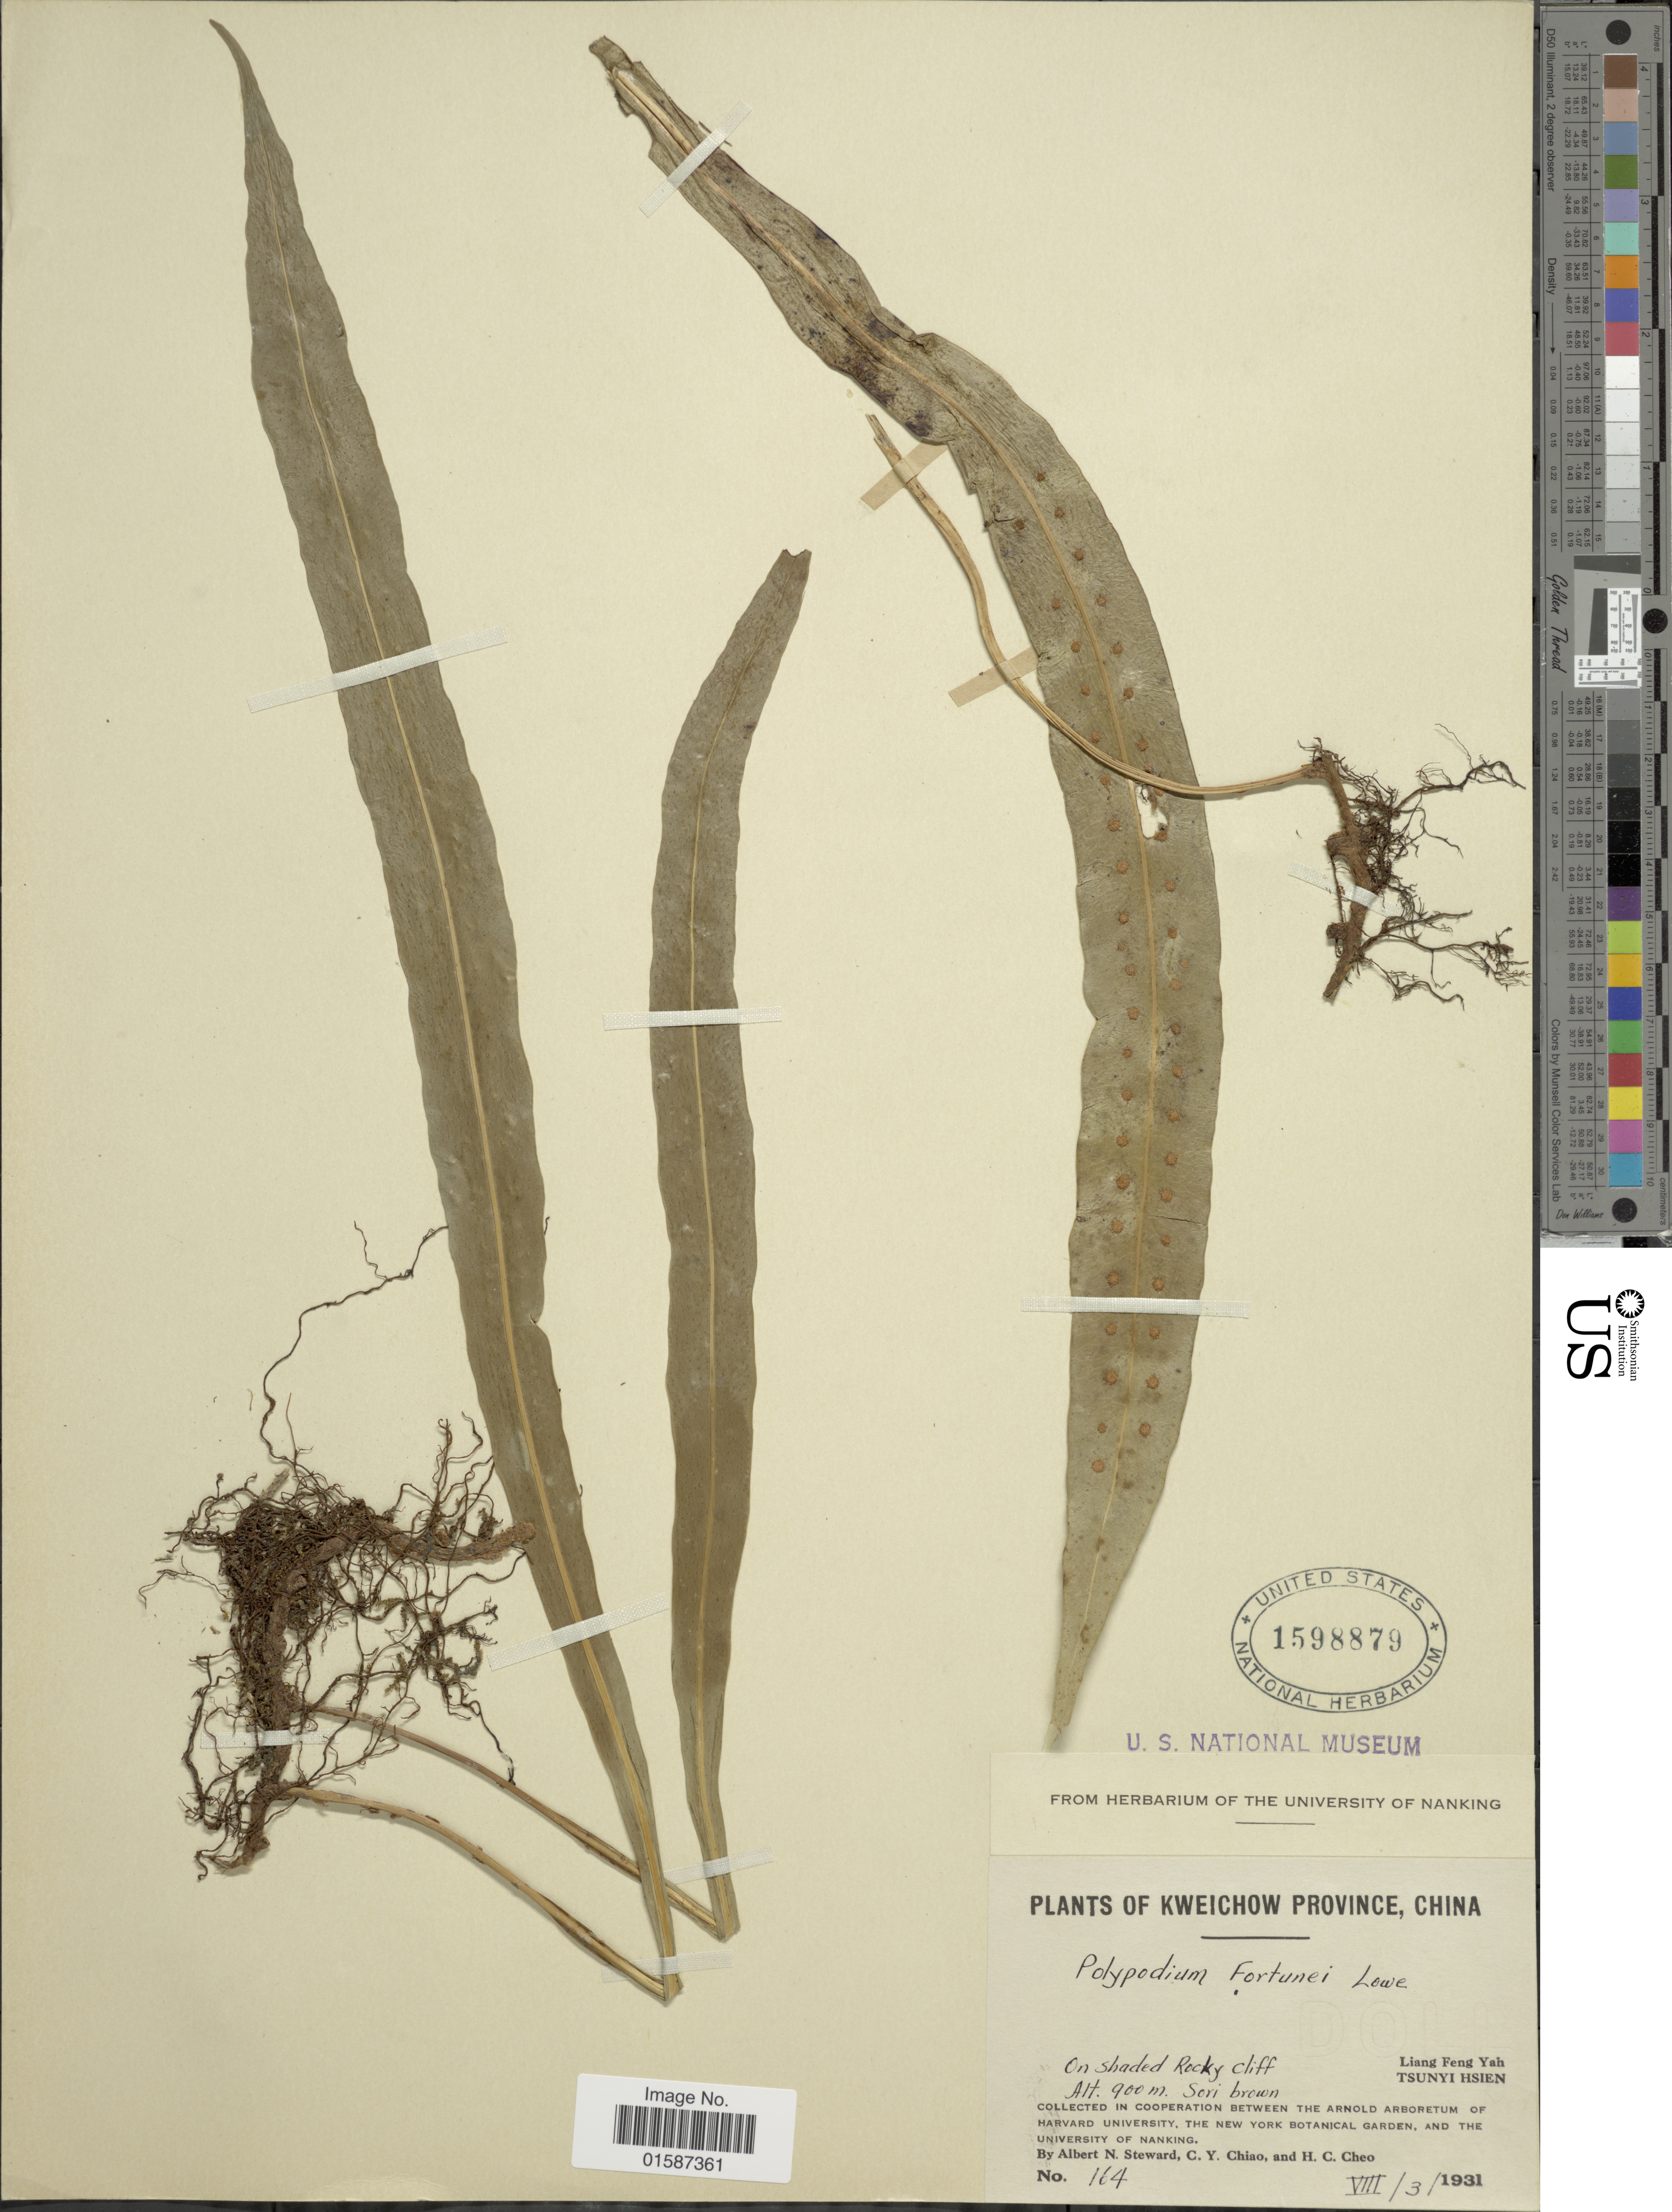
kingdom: Plantae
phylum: Tracheophyta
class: Polypodiopsida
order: Polypodiales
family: Polypodiaceae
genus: Neolepisorus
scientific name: Neolepisorus fortunei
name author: (T. Moore) Li S. Wang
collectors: A. N. Steward, C. Y. Chiao & H. Cheo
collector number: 114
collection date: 1931-08-03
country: China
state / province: Guizhou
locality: Kweichow, Liang Feng Yah, Tsunyi Hsien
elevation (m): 900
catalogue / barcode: US 1598879